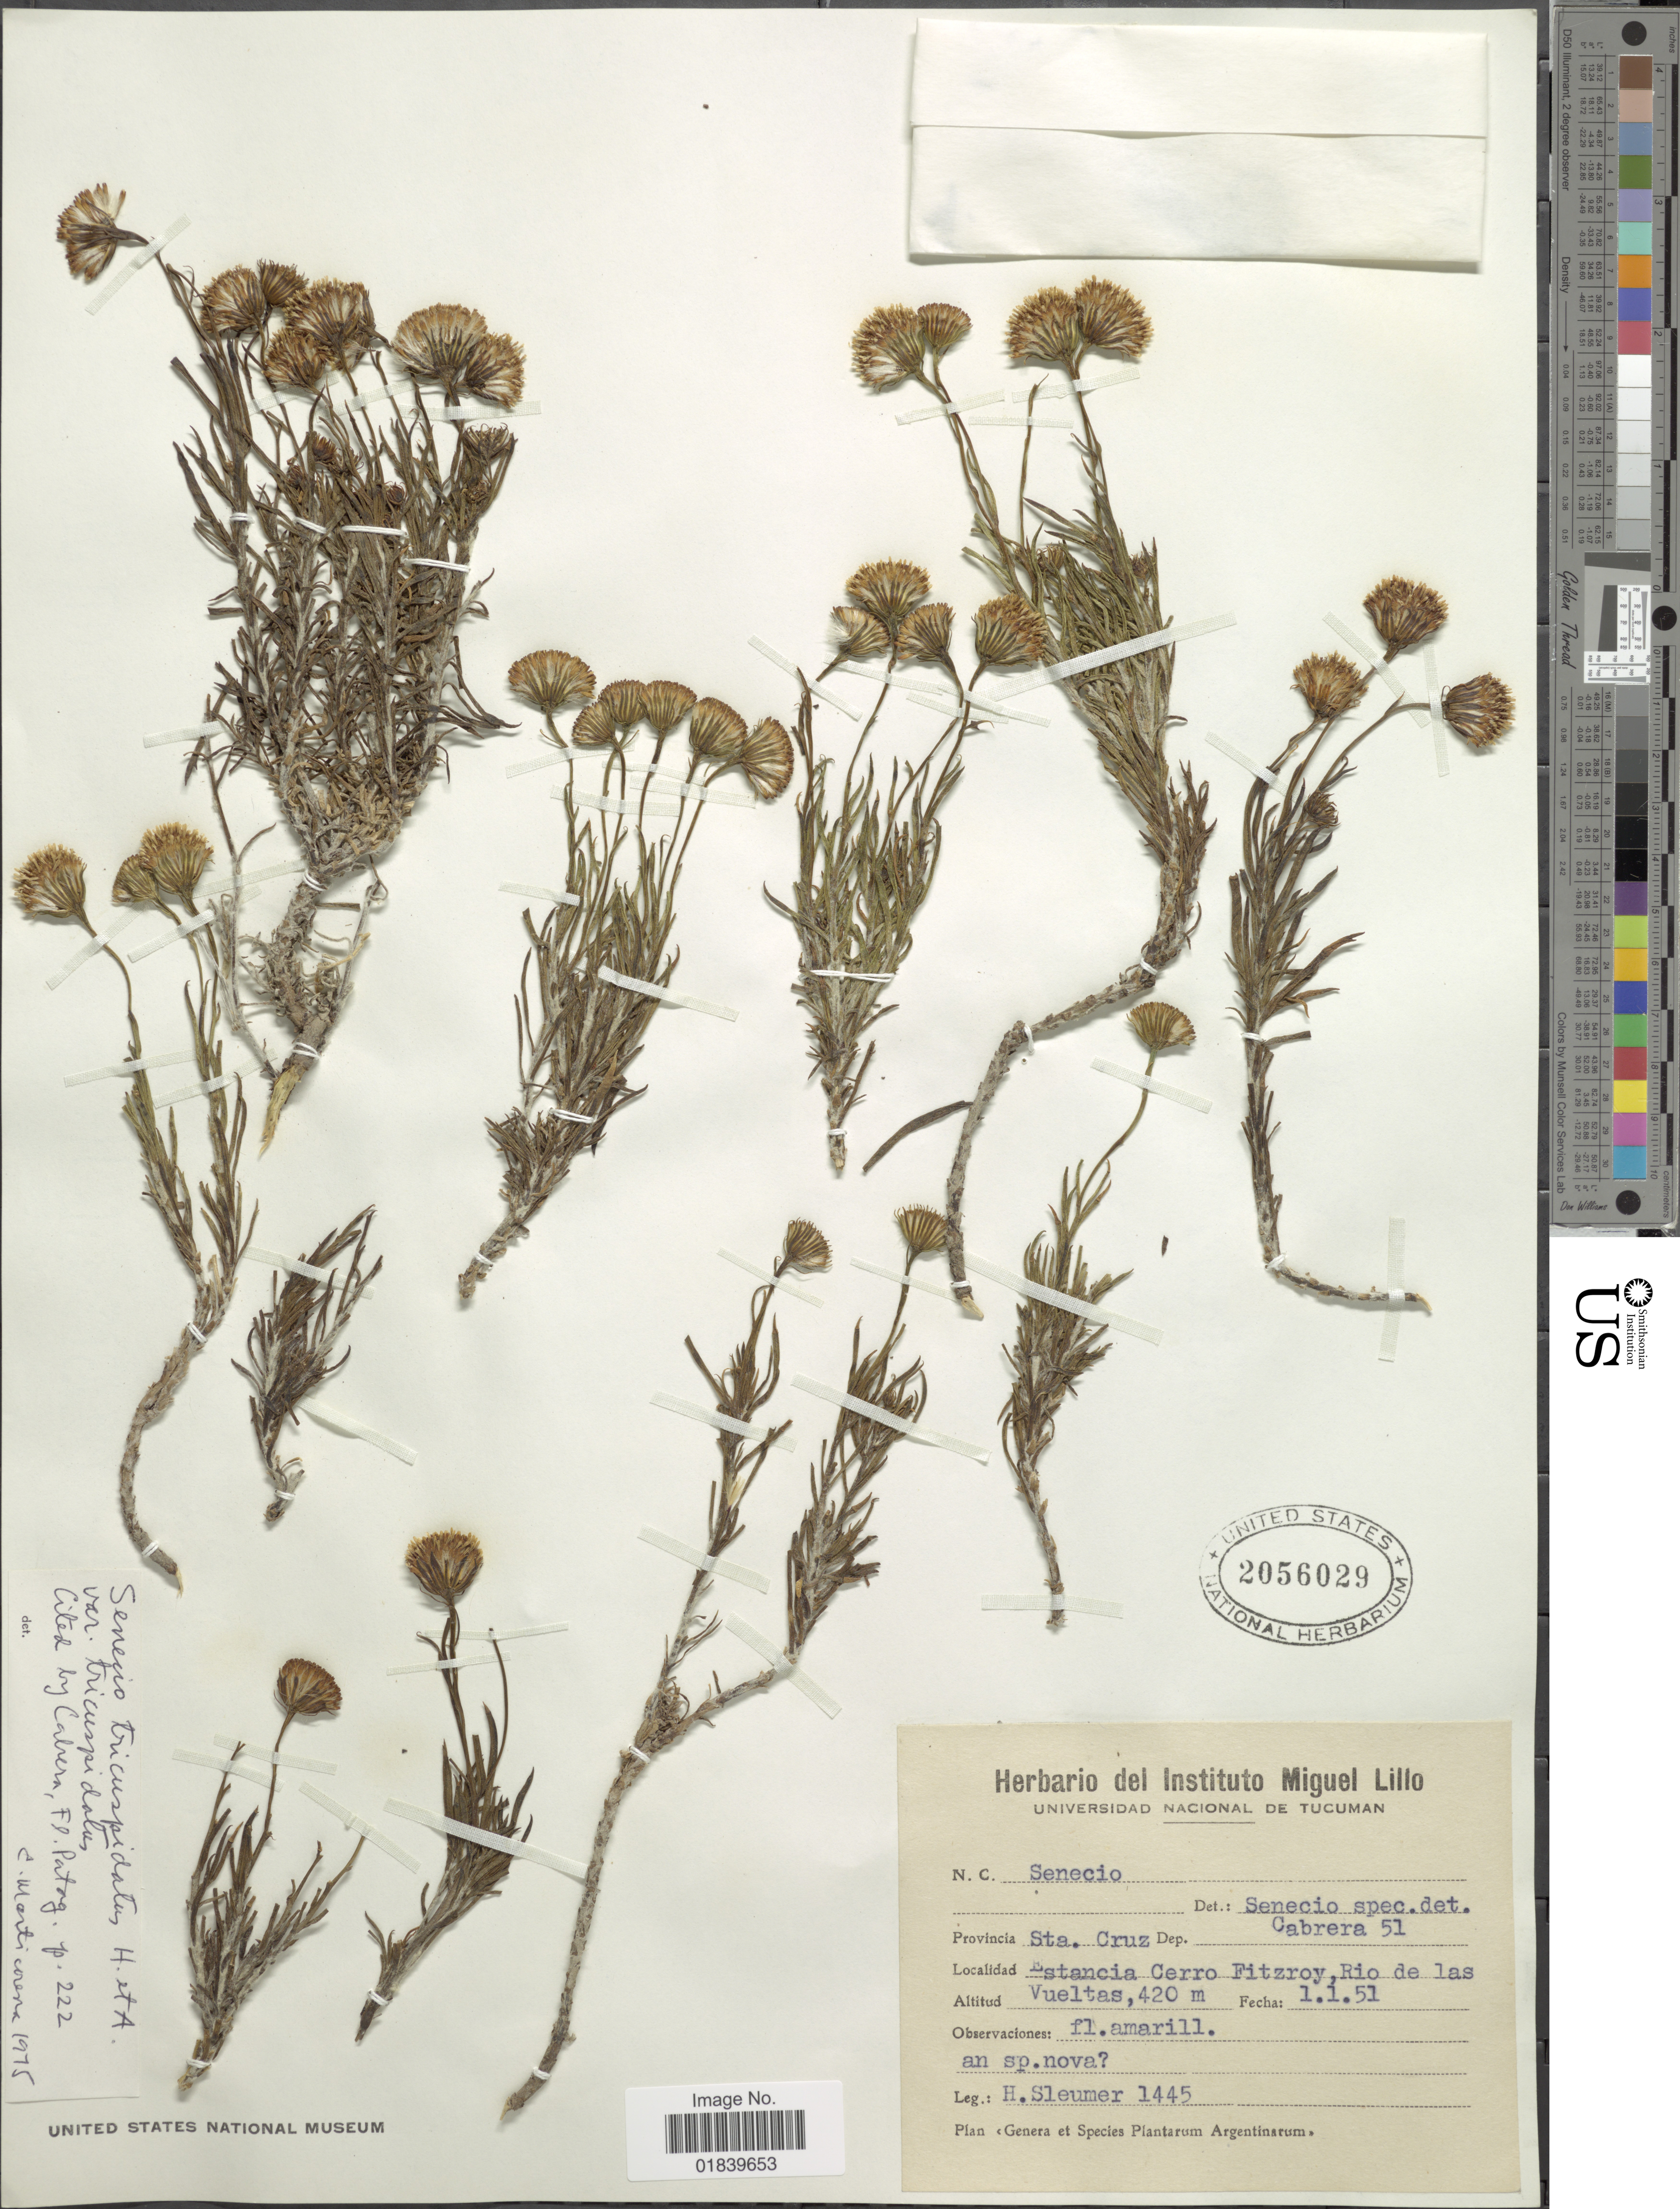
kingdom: Plantae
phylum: Tracheophyta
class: Magnoliopsida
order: Asterales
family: Asteraceae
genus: Senecio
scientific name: Senecio tricuspidatus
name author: Hook. & Arn.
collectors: H. O. Sleumer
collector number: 1445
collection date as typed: Transcribed d/m/y: 1/1/51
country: Argentina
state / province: Santa Cruz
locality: Provincia Sta. Cruz. Estancia Cerro Fitzroy, Rio de las Vueltas.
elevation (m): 420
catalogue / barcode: US 2056029